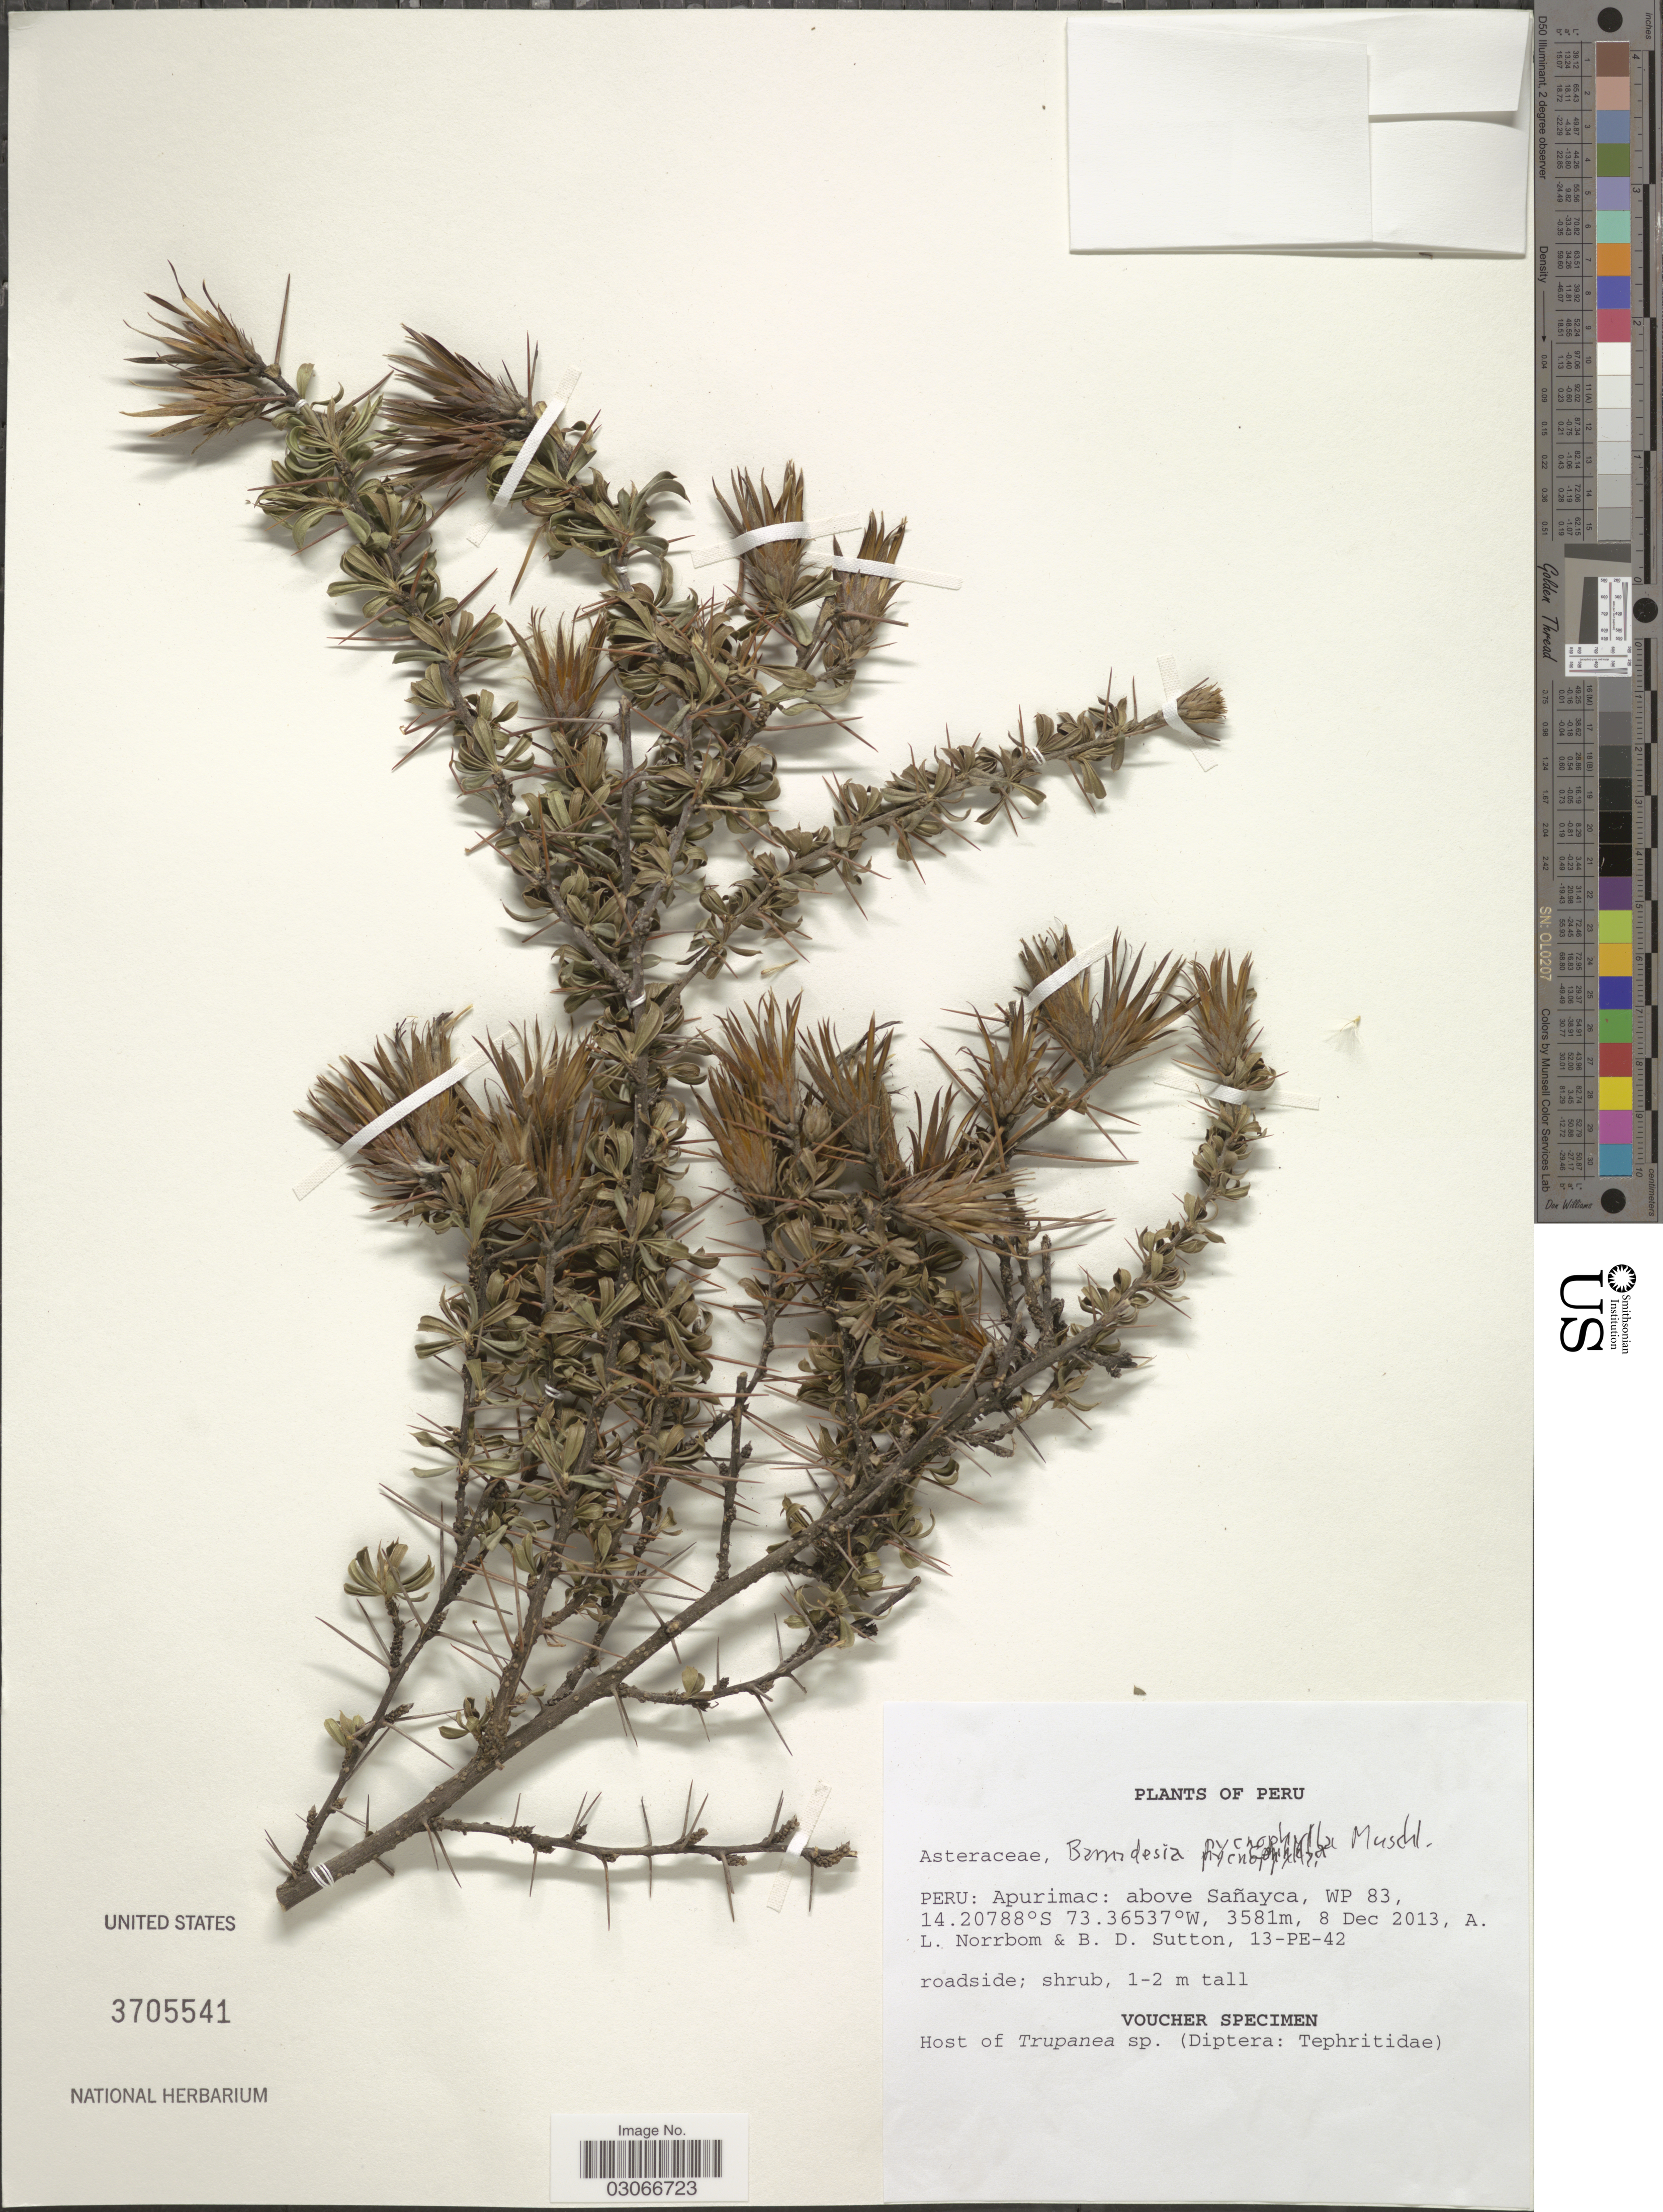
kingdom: Plantae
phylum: Tracheophyta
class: Magnoliopsida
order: Asterales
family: Asteraceae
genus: Barnadesia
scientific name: Barnadesia pycnophylla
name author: Muschl.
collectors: A. L. Norrbom & B. Sutton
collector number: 13-PE-42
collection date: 2013-12-08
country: Peru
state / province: Apurímac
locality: Above Sañayca, WP 83.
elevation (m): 3581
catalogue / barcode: US 3705541